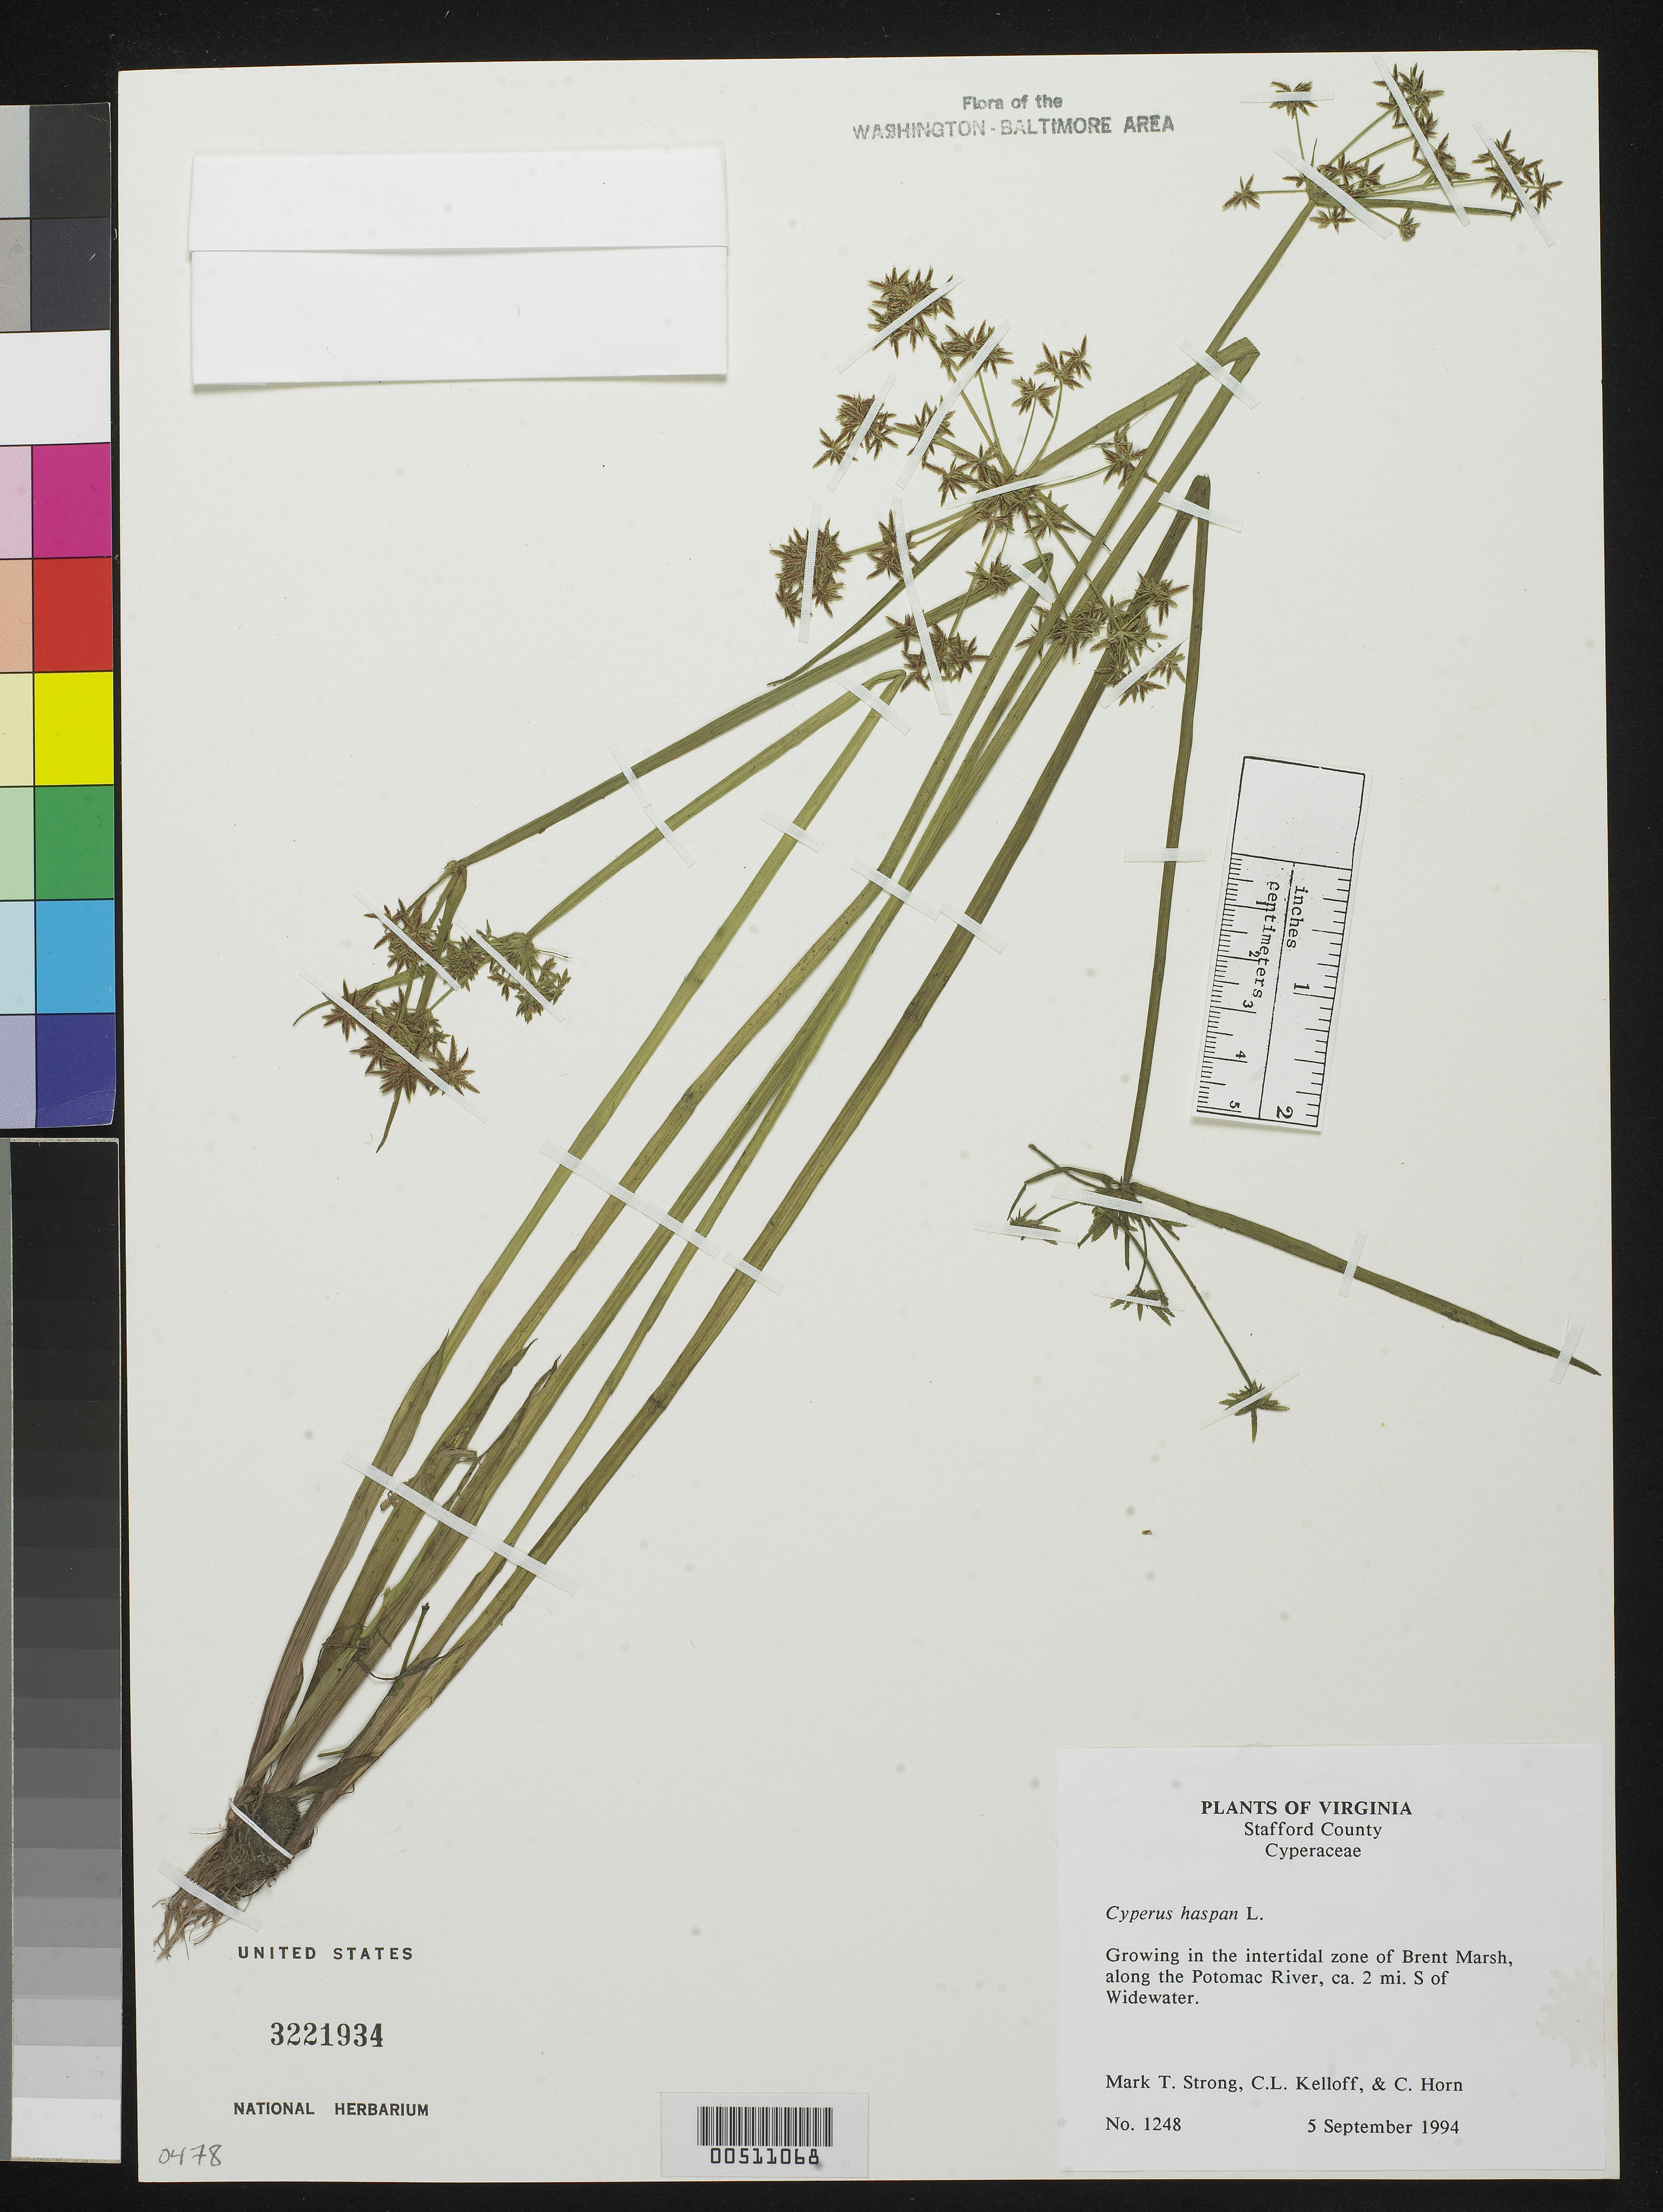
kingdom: Plantae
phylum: Tracheophyta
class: Liliopsida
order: Poales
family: Cyperaceae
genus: Cyperus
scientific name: Cyperus haspan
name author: L.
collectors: M. T. Strong, C. Killoff & C. Horn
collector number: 1248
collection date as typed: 05 Sep 1994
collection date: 1994-09-05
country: United States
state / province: Virginia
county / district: Stafford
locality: Brent Marsh, along Potomac River, S of Widewater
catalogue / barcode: US 3221934